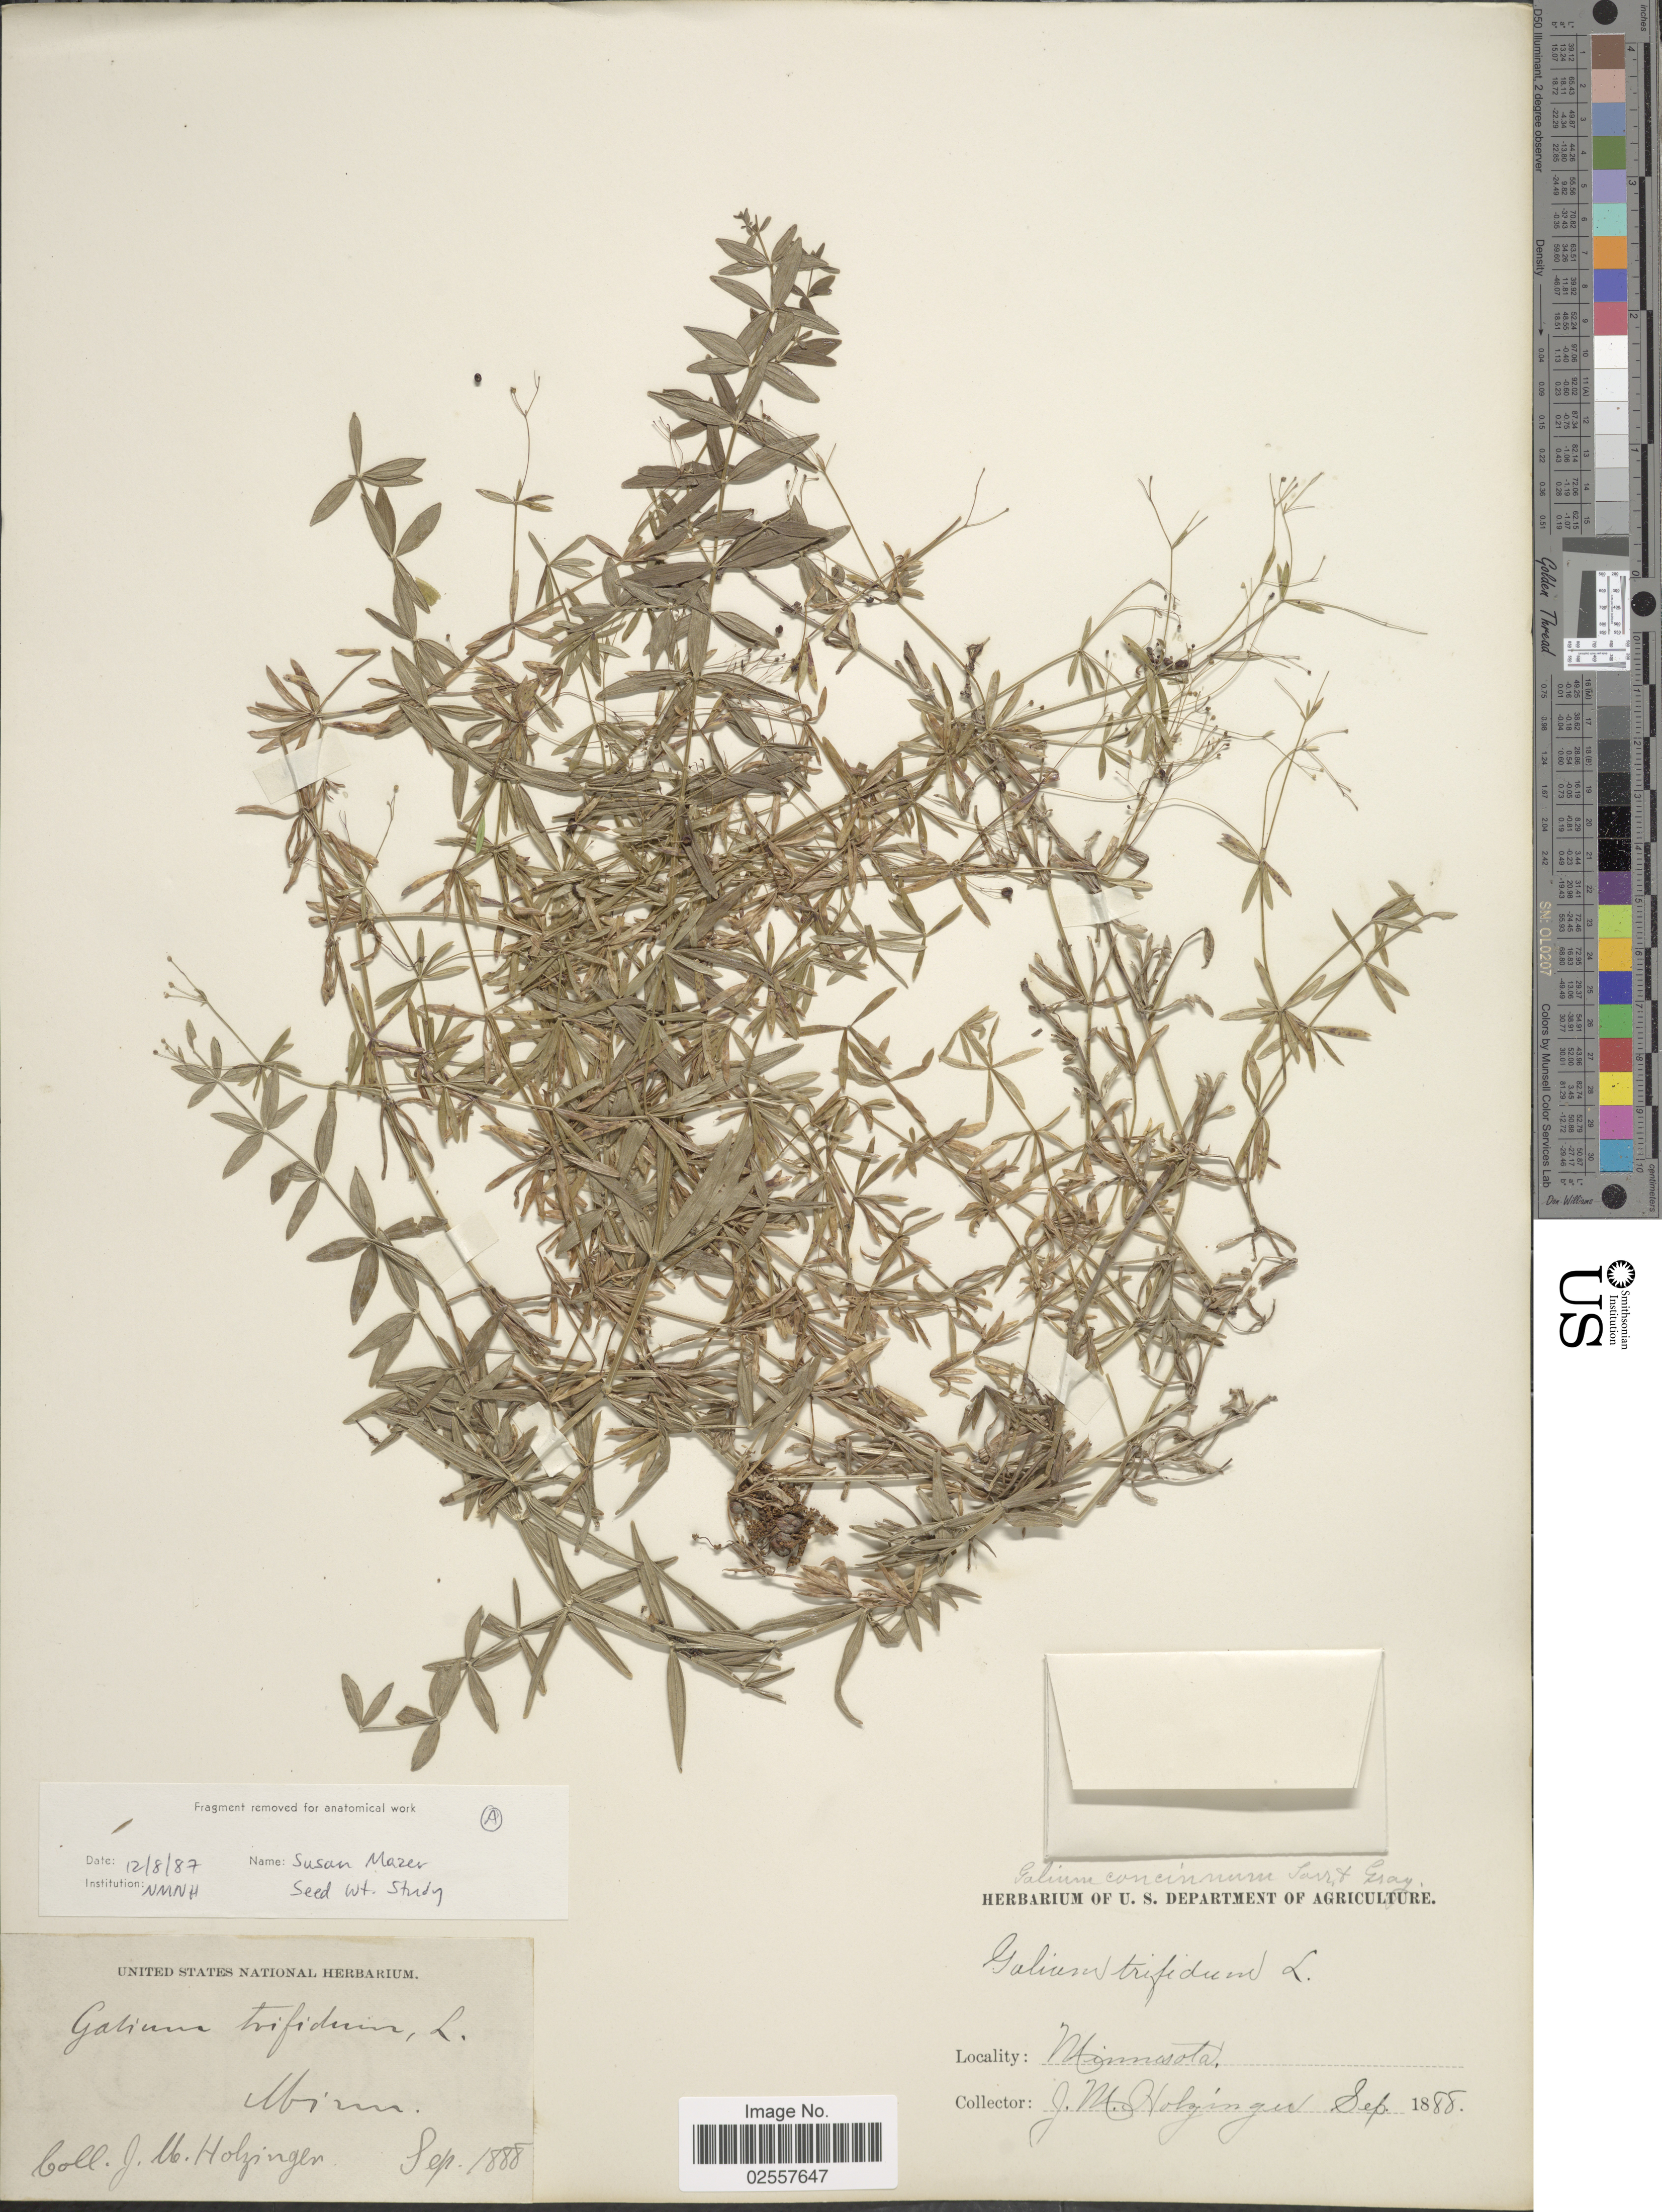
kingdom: Plantae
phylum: Tracheophyta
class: Magnoliopsida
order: Gentianales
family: Rubiaceae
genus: Galium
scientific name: Galium concinnum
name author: Torr. & A. Gray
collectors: J. M. Holzinger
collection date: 1888-09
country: United States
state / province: Minnesota